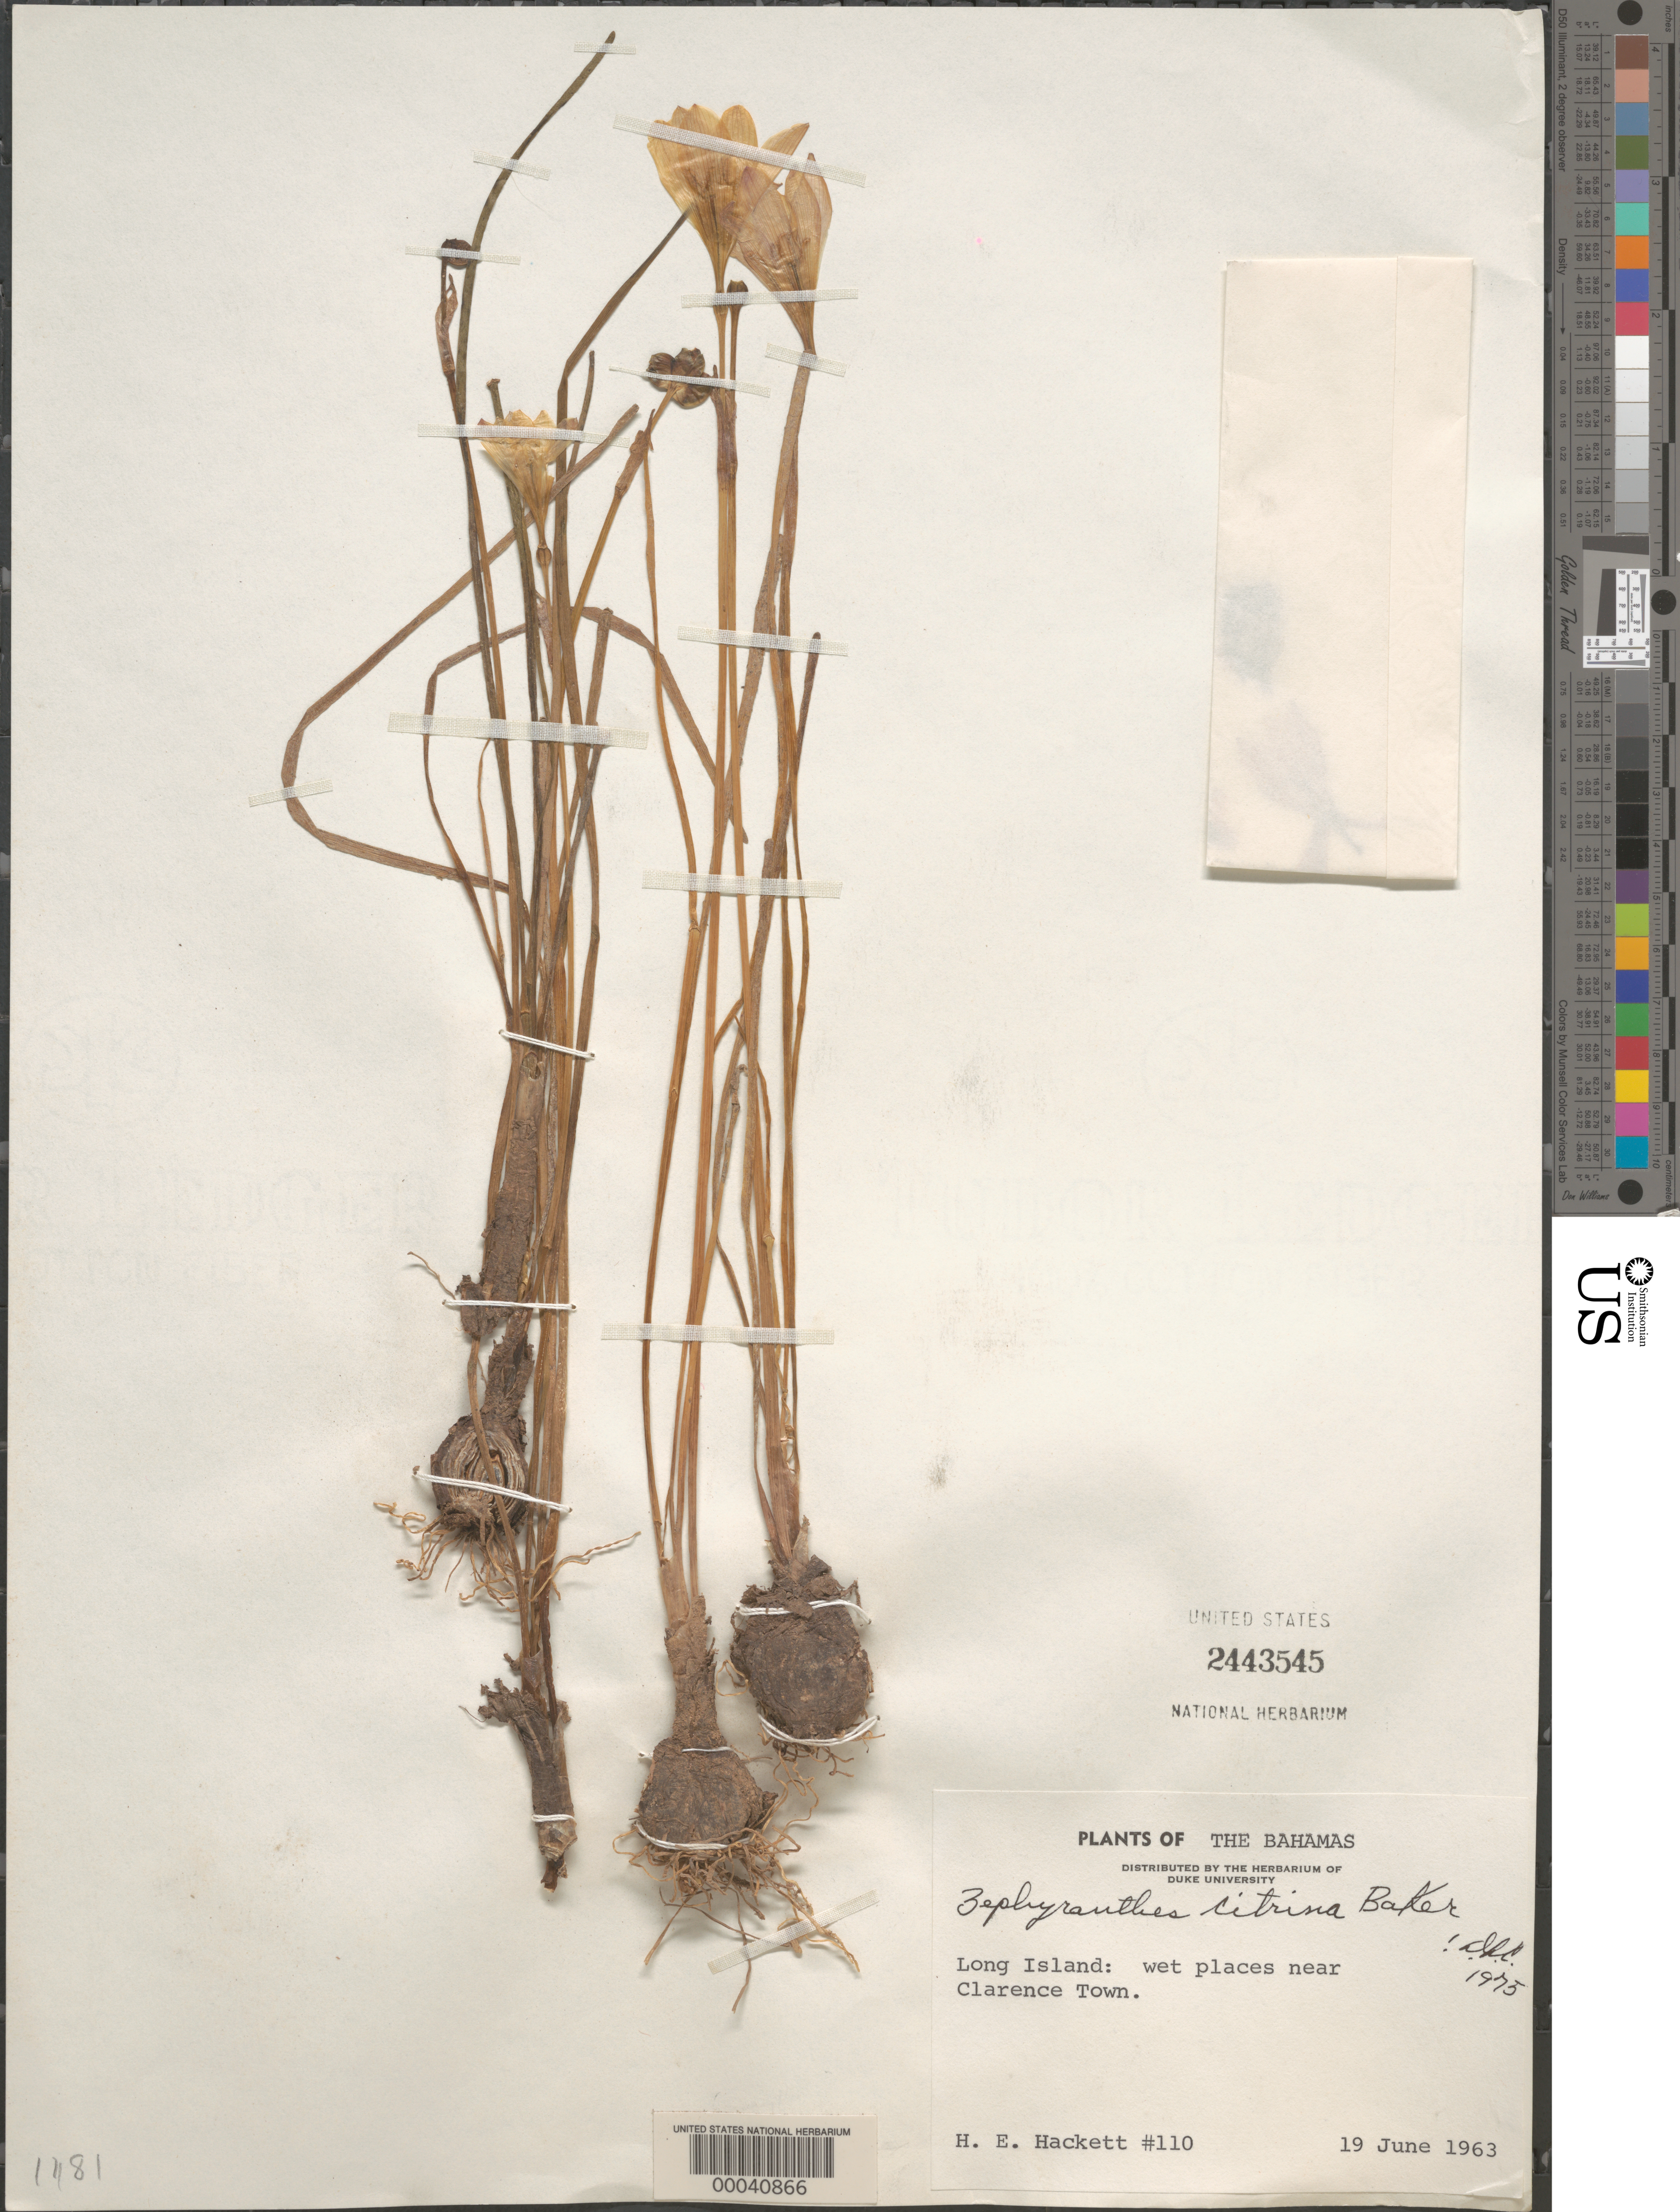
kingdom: Plantae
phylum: Tracheophyta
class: Liliopsida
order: Asparagales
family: Amaryllidaceae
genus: Zephyranthes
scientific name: Zephyranthes citrina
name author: Baker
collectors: H. E. Hackett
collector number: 110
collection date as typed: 19 Jun 1963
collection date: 1963-06-19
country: Bahamas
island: Long Island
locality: Near clarence town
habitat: Wet places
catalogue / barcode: US 2443545